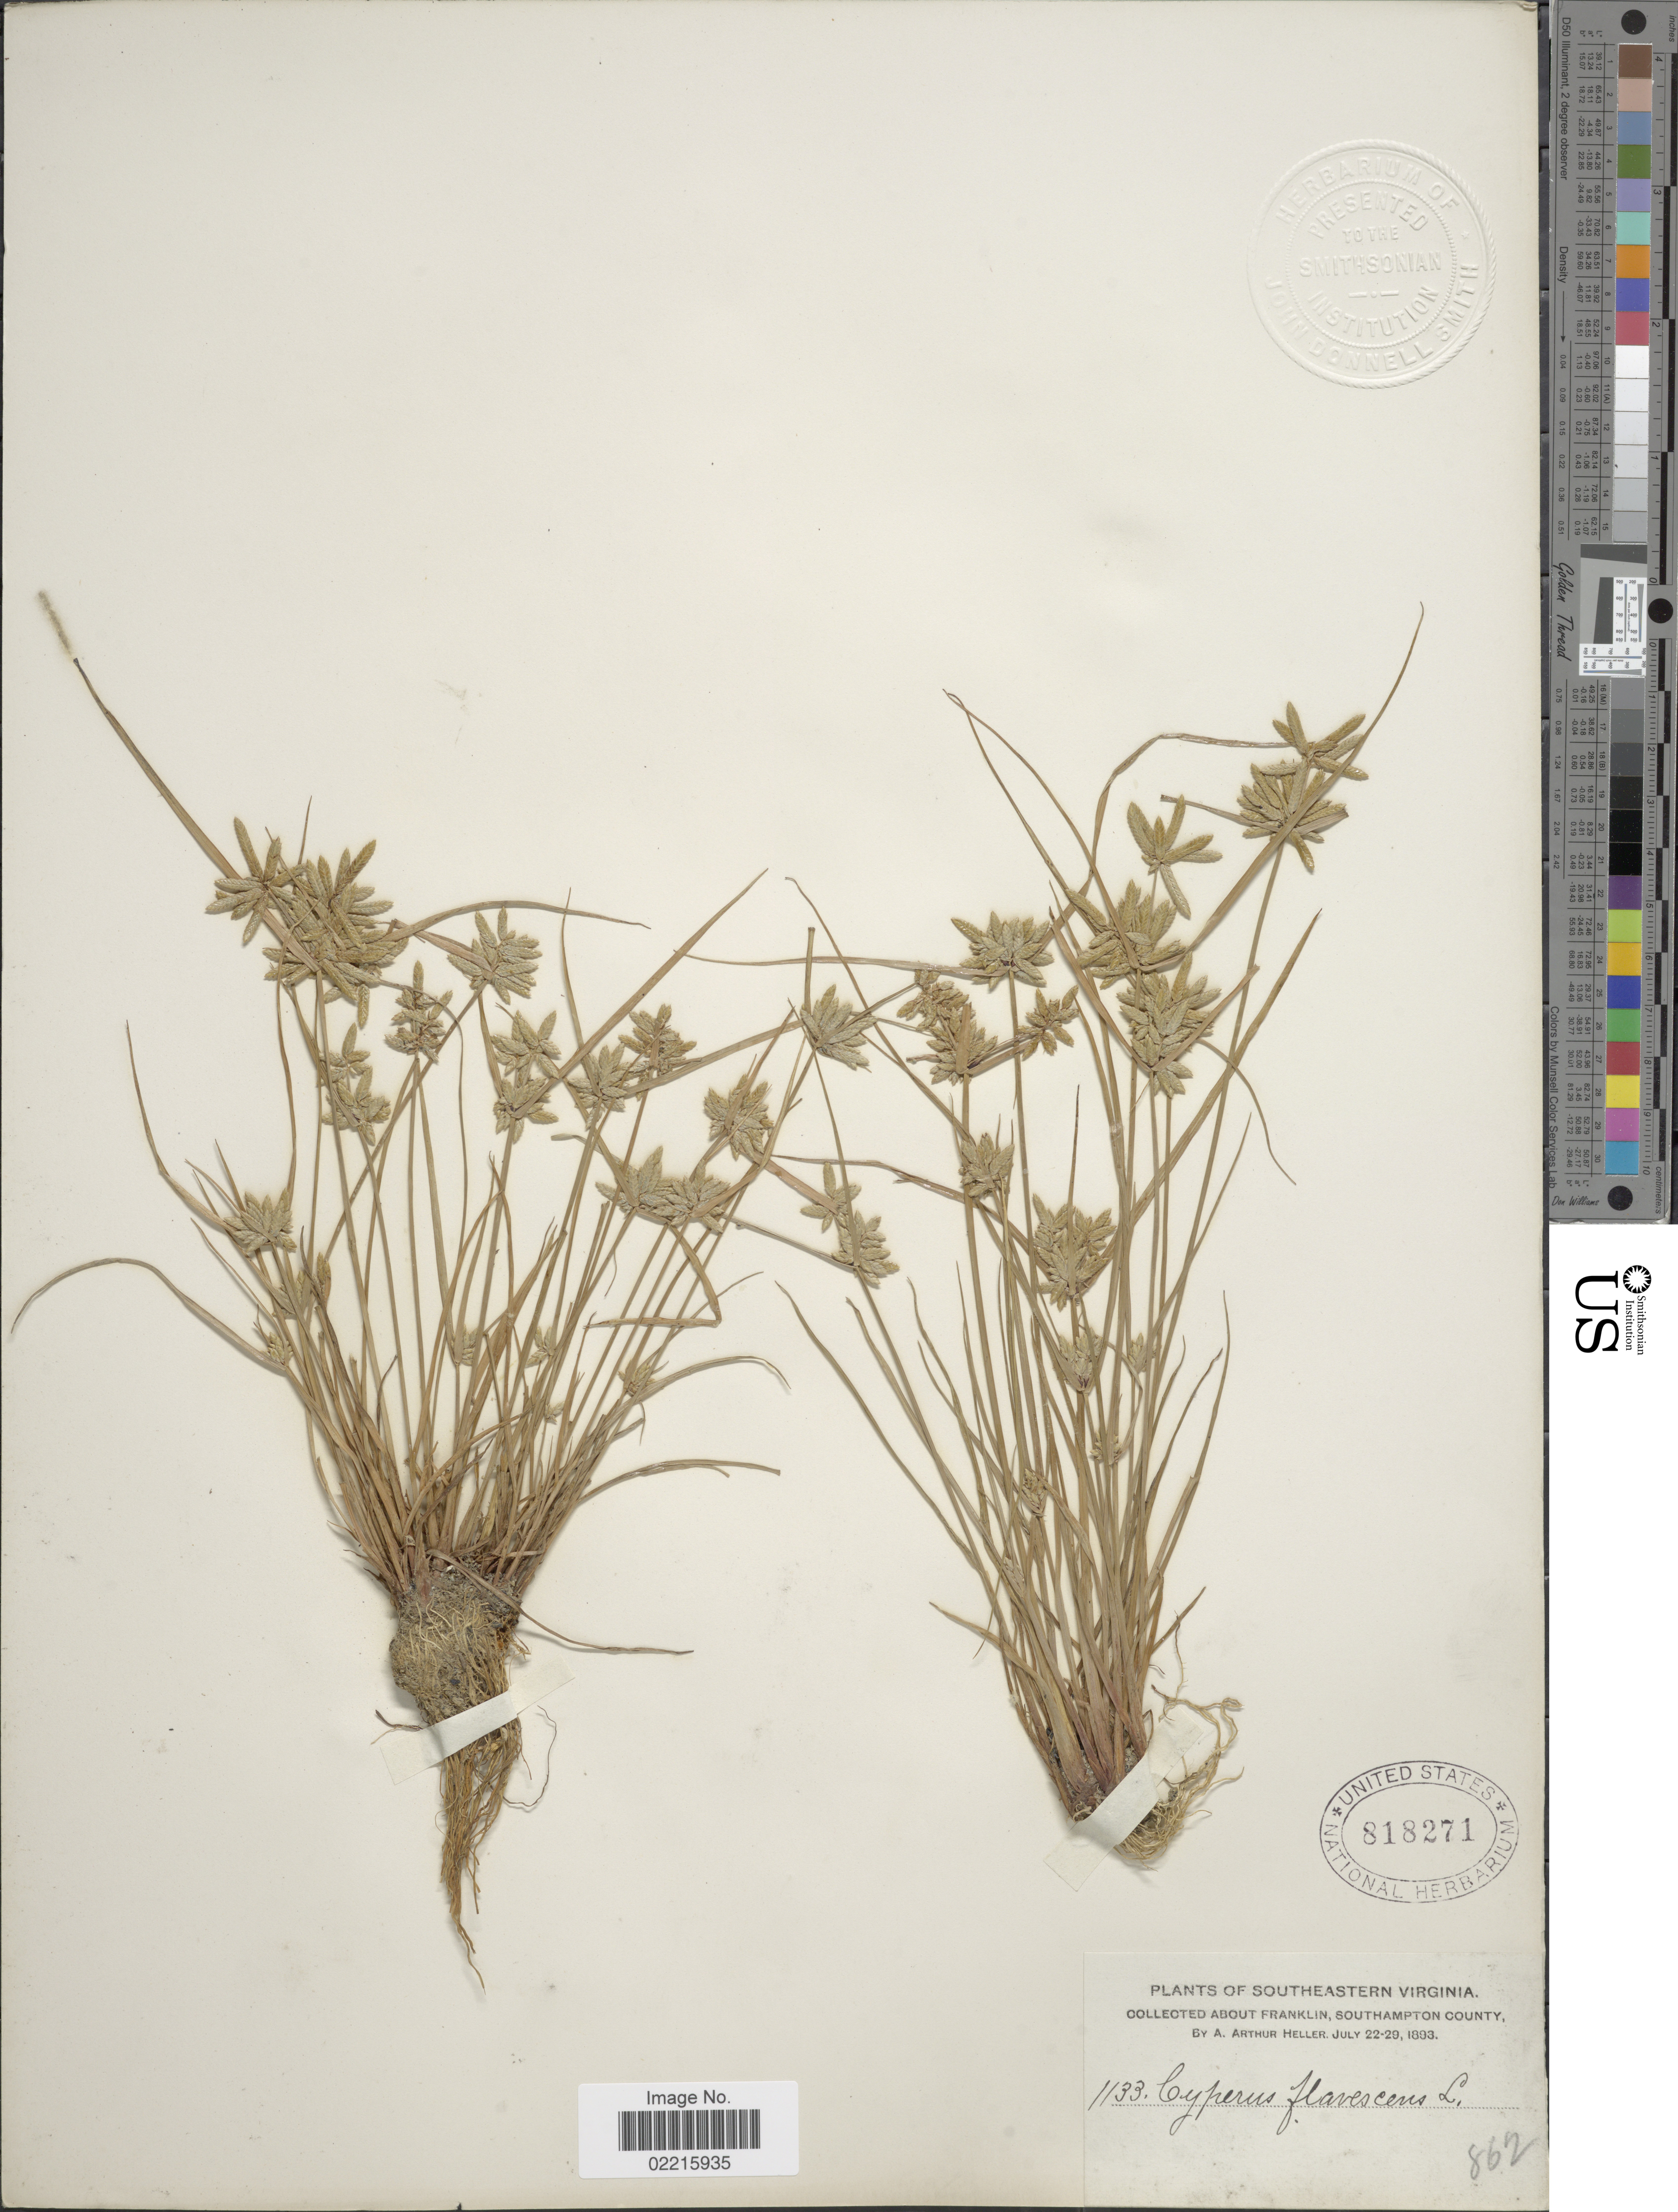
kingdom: Plantae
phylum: Tracheophyta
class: Liliopsida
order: Poales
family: Cyperaceae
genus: Cyperus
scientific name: Cyperus flavescens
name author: L.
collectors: A. A. Heller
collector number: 1133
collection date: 1893-07-22/1893-07-29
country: United States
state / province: Virginia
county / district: City of Franklin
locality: Southeastern Virginia, about Franklin, Southampton County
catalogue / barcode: US 818271